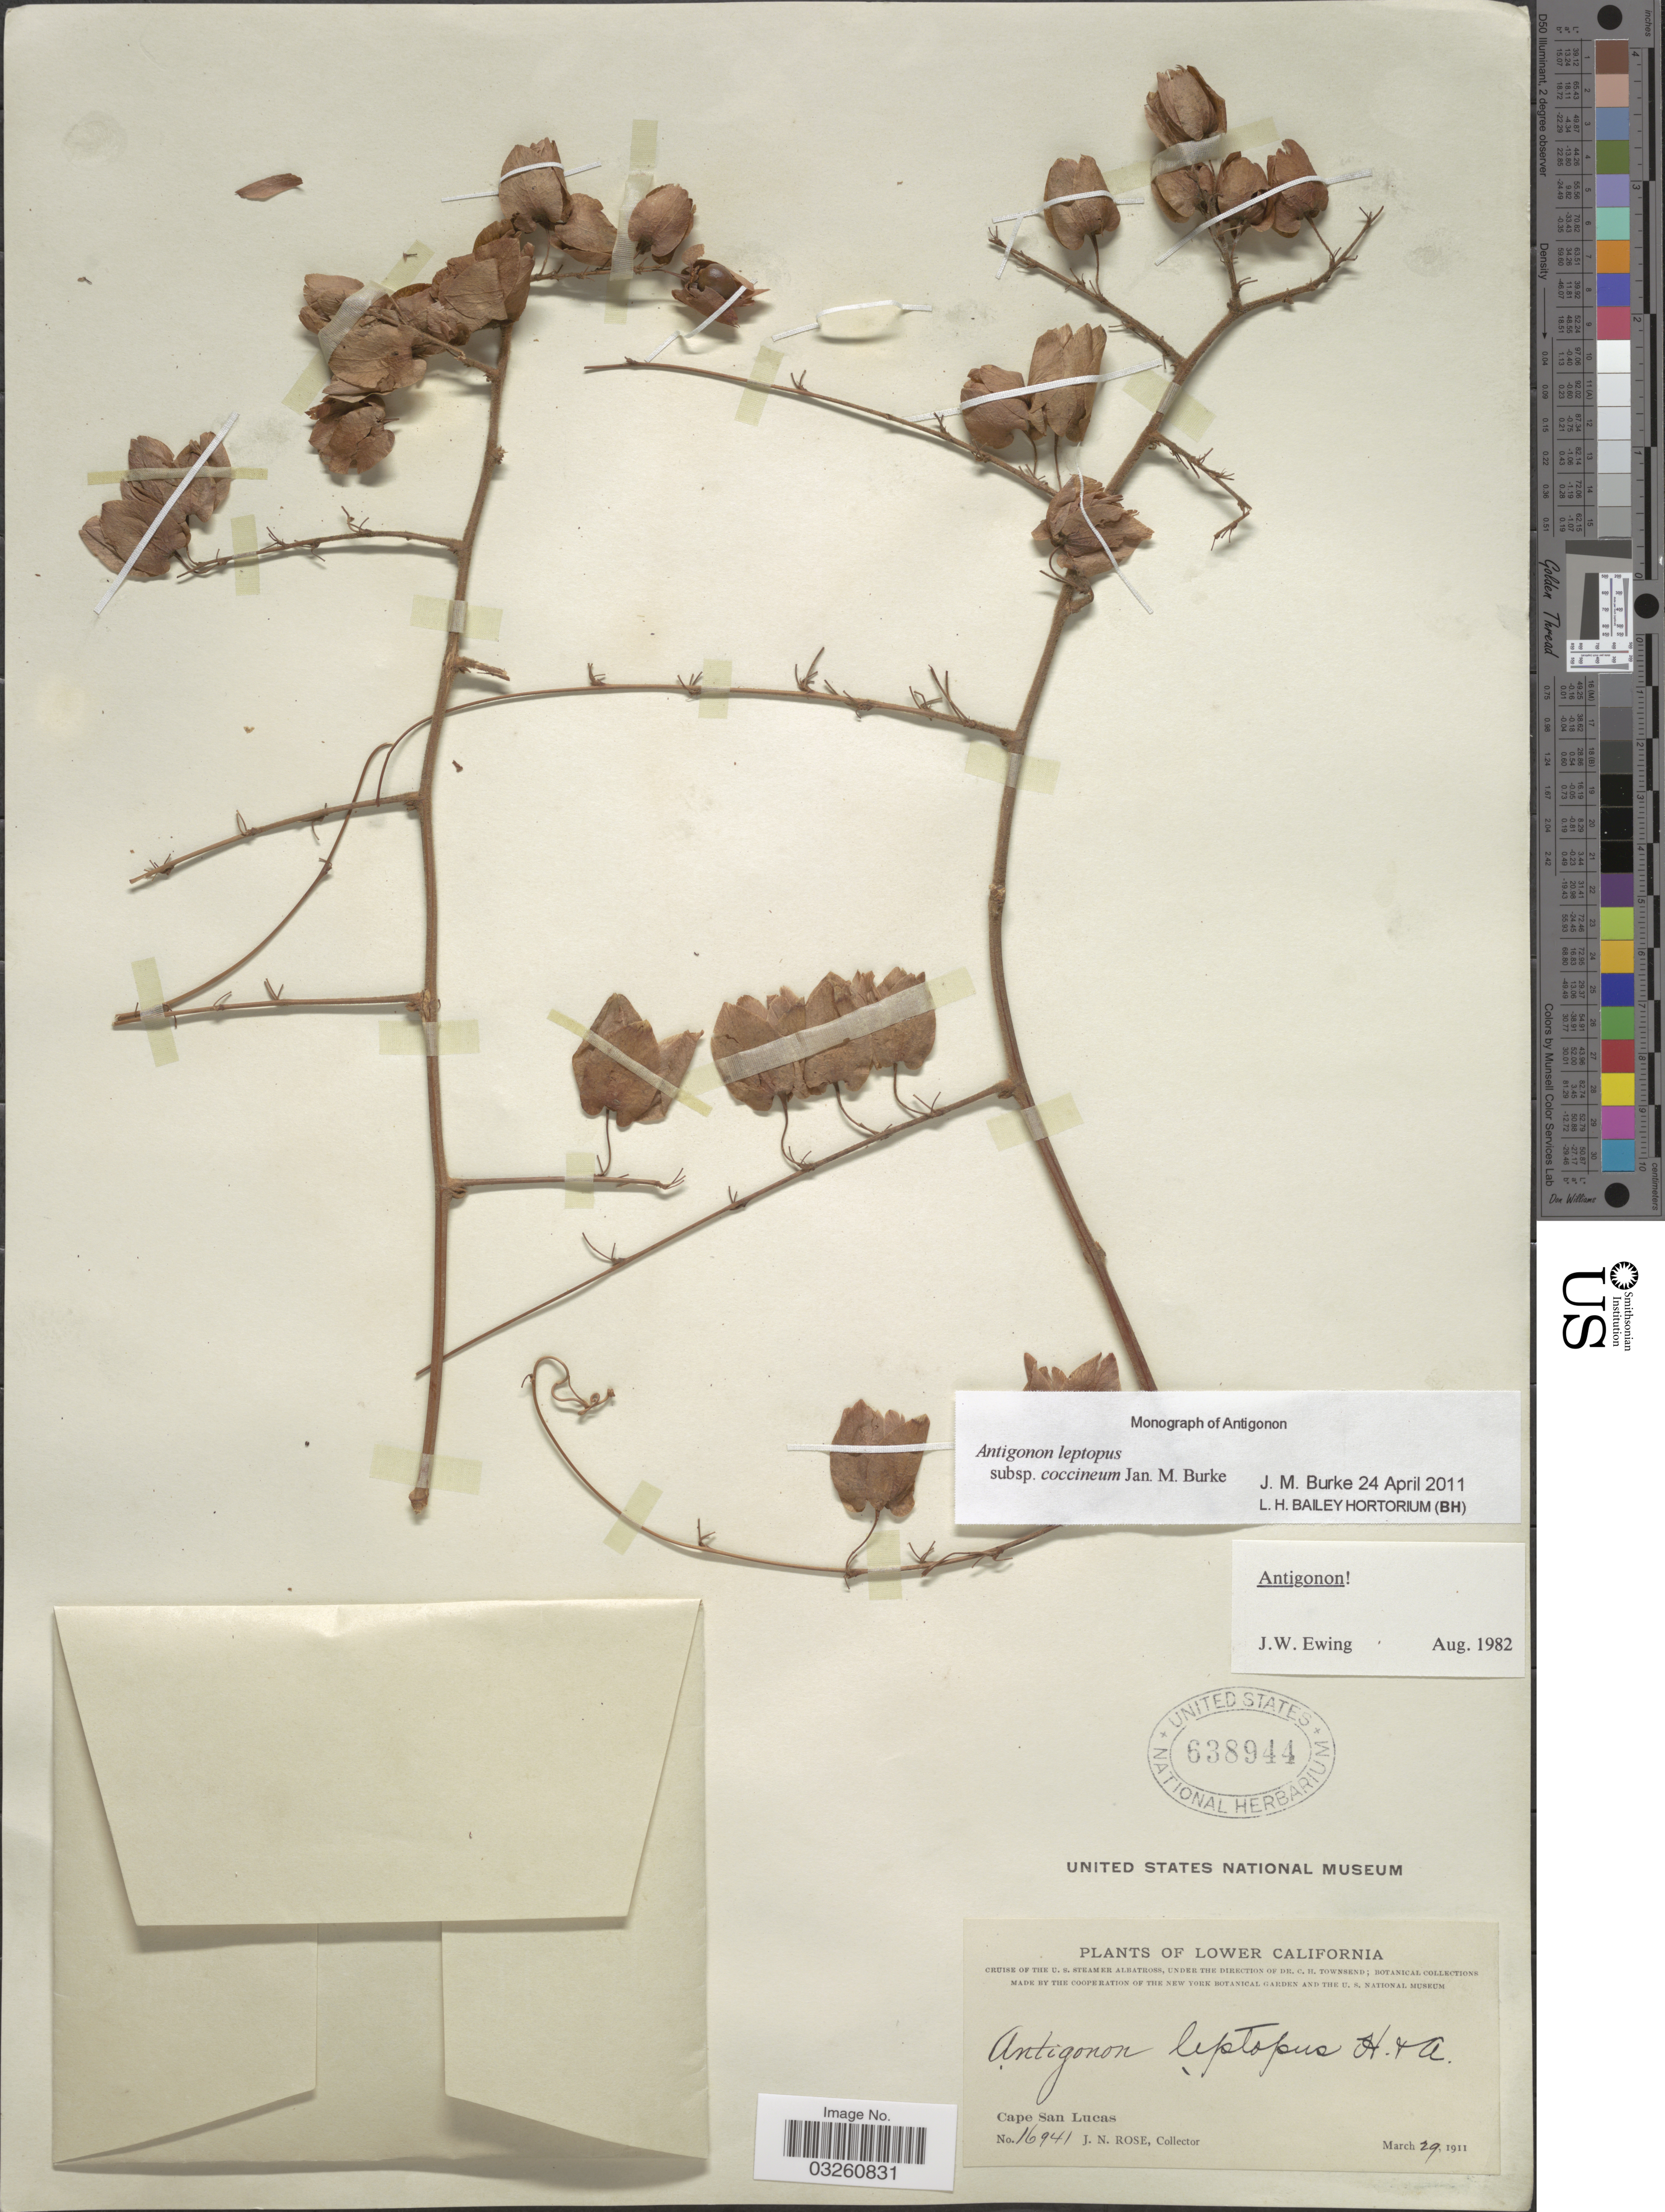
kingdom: Plantae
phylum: Tracheophyta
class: Magnoliopsida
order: Caryophyllales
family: Polygonaceae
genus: Antigonon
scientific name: Antigonon leptopus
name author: Hook. & Arn.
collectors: J. N. Rose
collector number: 16941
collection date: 1911-03-29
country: Mexico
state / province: Baja California Sur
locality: Lower California. Cape San Lucas.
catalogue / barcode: US 638944